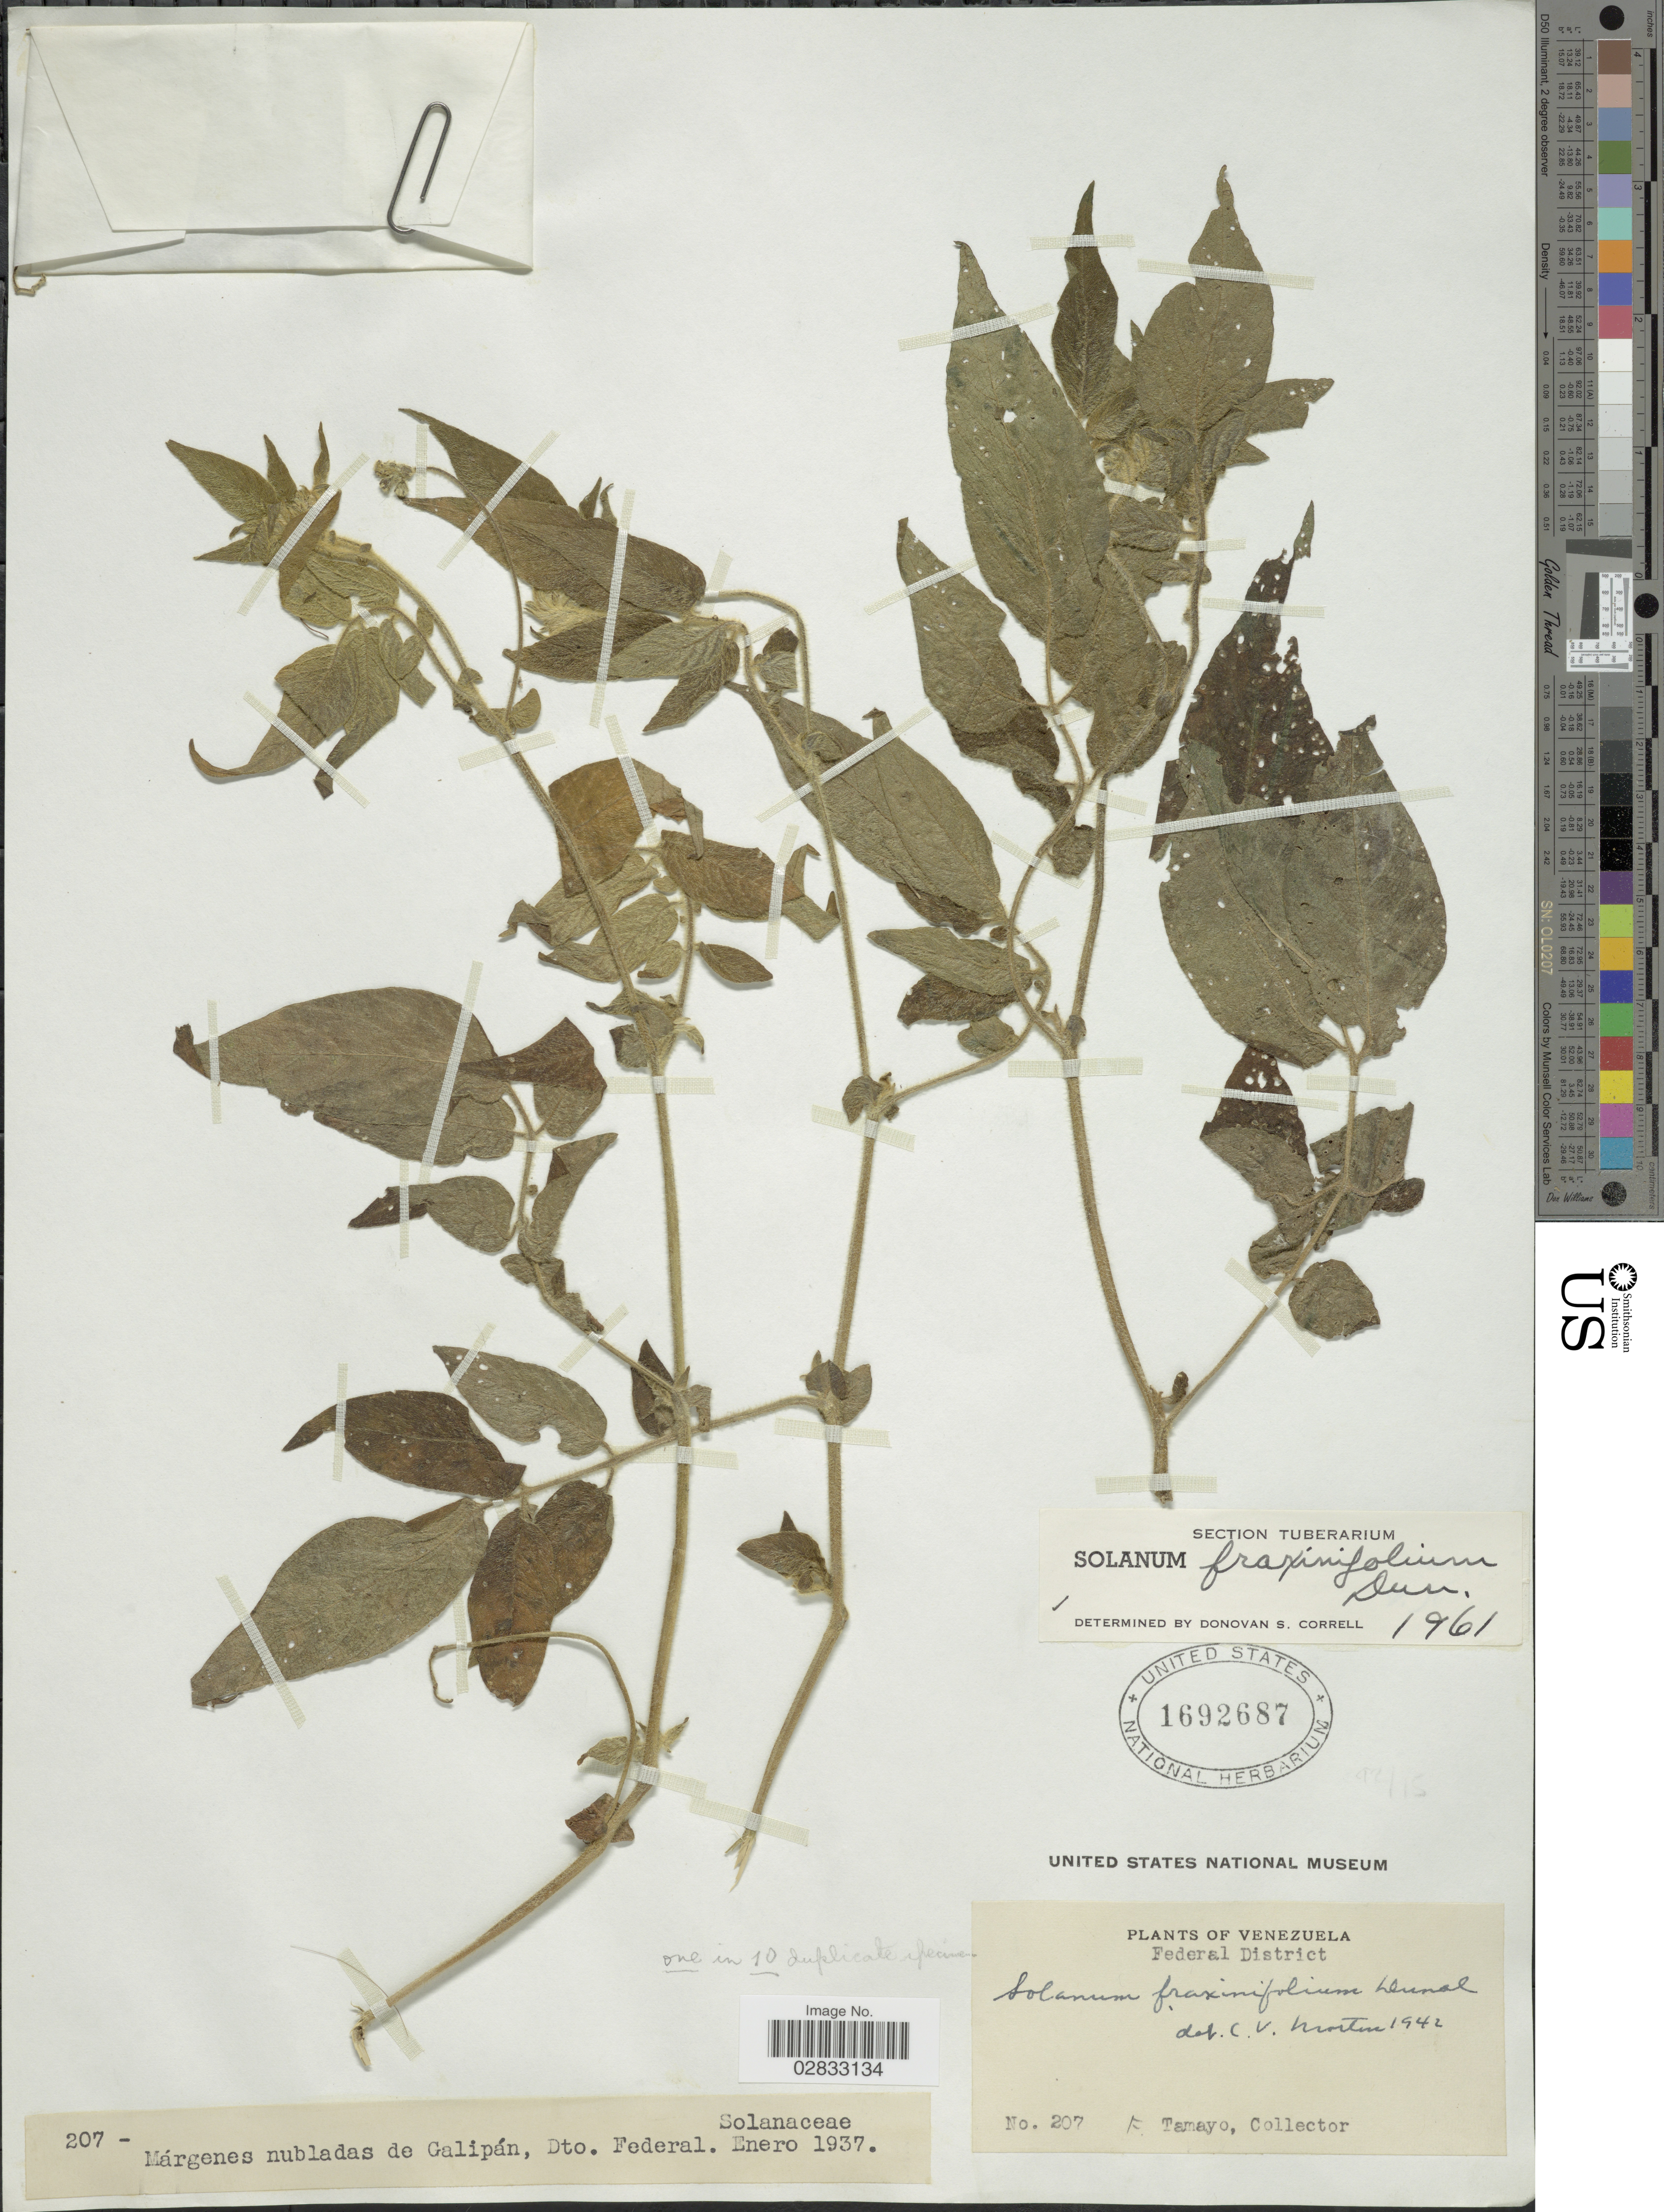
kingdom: Plantae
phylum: Tracheophyta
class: Magnoliopsida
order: Solanales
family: Solanaceae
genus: Solanum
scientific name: Solanum fraxinifolium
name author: Dunal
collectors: F. Tamayo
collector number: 207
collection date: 1937-01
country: Venezuela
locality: Federal District. Márgenes nubladas de Galipán.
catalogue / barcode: US 1692687